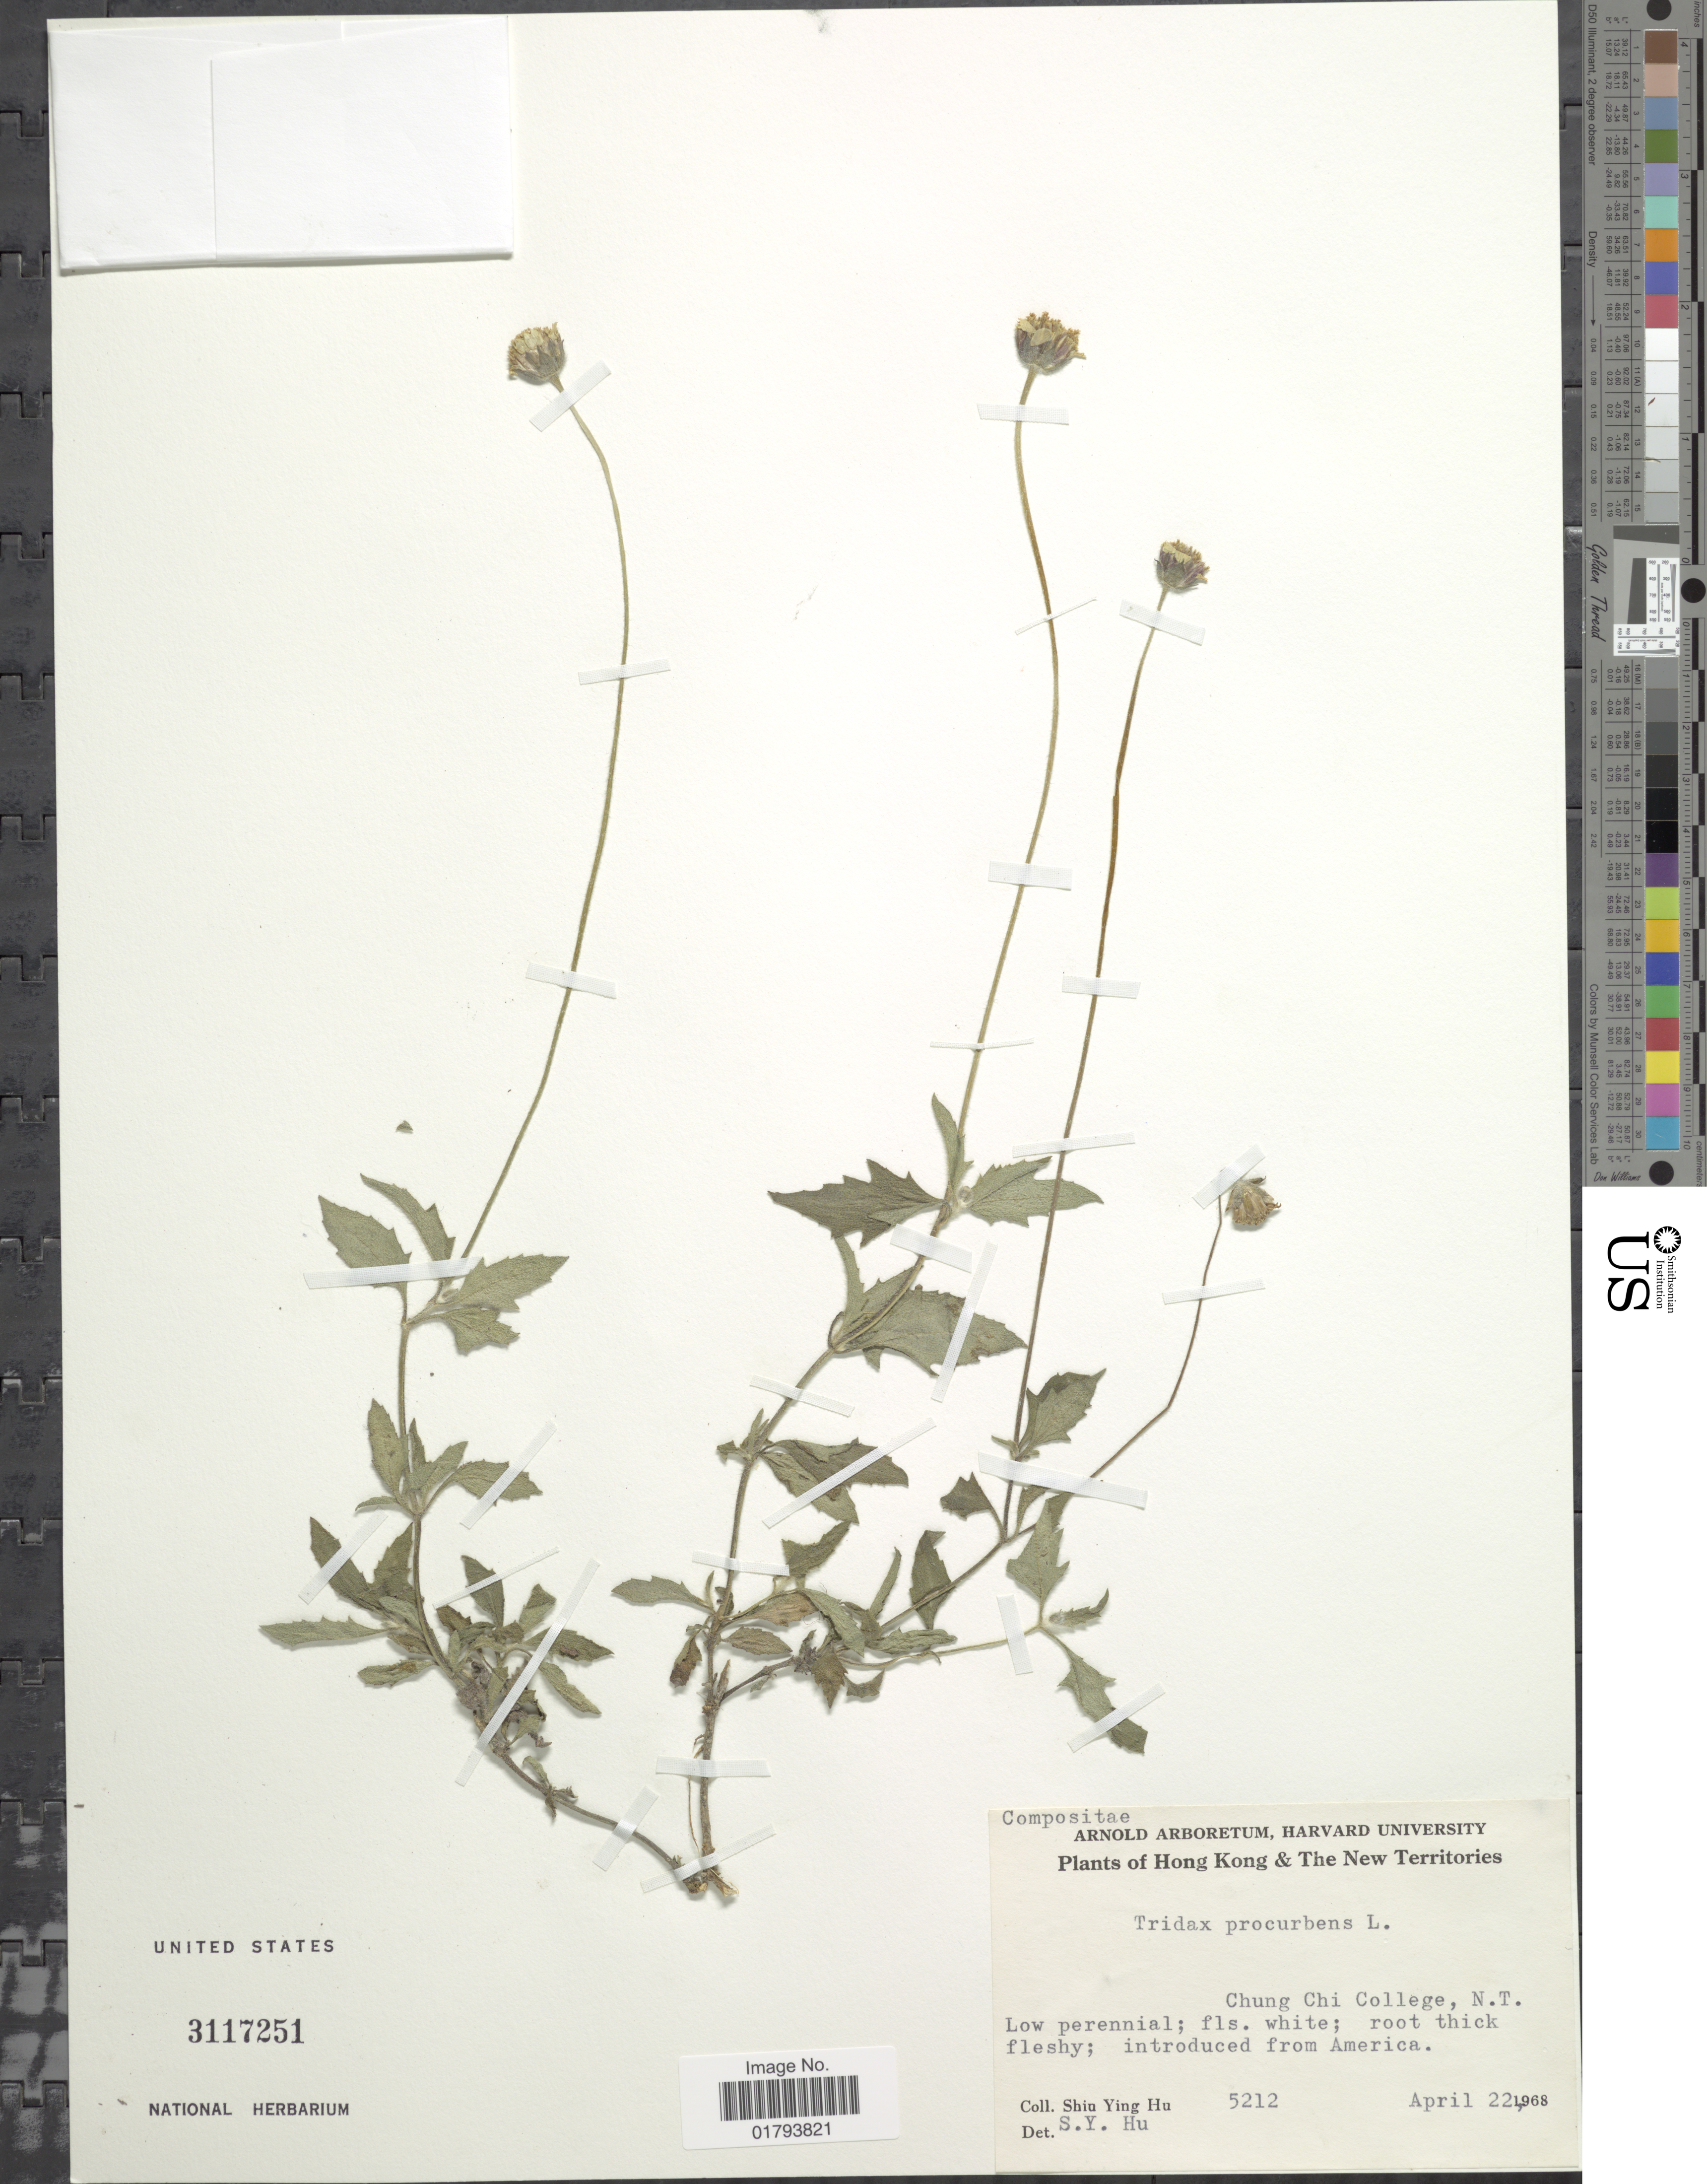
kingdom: Plantae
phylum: Tracheophyta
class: Magnoliopsida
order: Asterales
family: Asteraceae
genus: Tridax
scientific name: Tridax procumbens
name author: L.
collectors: S. Y. Hu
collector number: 5212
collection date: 1968-04-22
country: China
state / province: Hong Kong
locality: The New Territories, Chung Chi College, N. T.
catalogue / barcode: US 3117251